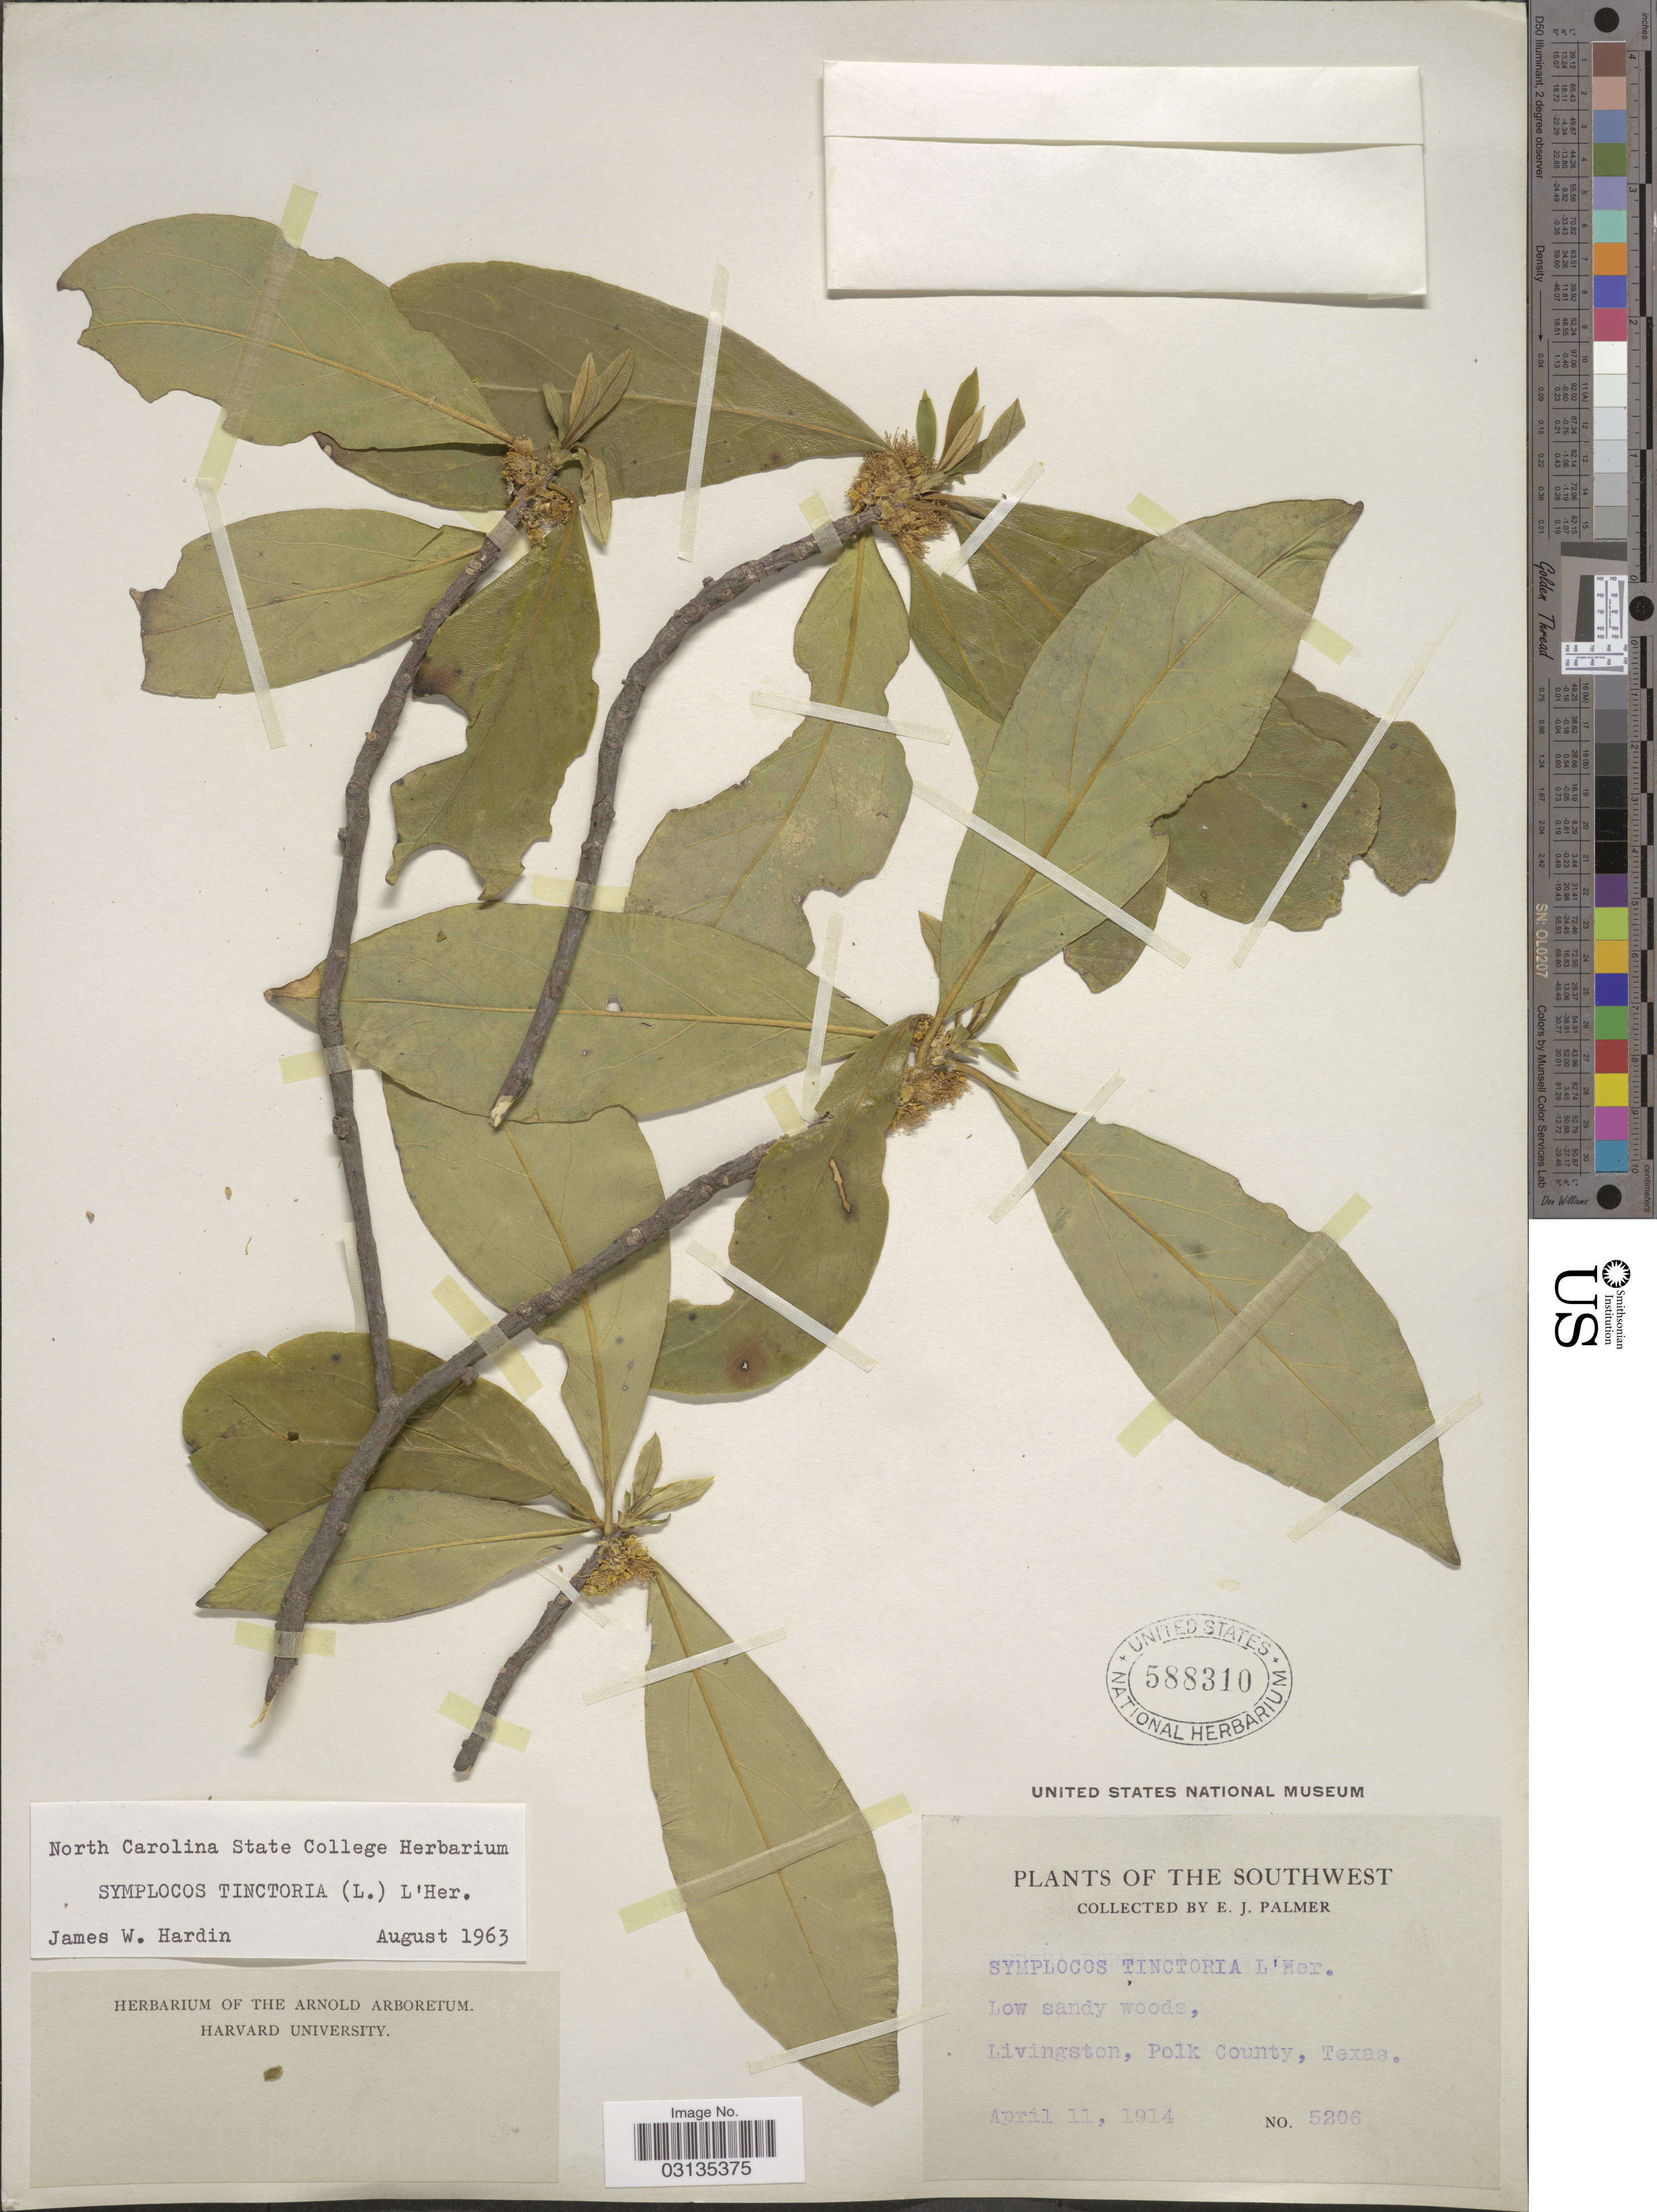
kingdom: Plantae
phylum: Tracheophyta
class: Magnoliopsida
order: Ericales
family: Symplocaceae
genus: Symplocos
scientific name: Symplocos tinctoria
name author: (L.) L'Hér.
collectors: E. J. Palmer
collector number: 5206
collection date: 1914-04-11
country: United States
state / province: Texas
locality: The Southwest, Livingston, Polk County.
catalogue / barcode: US 588310